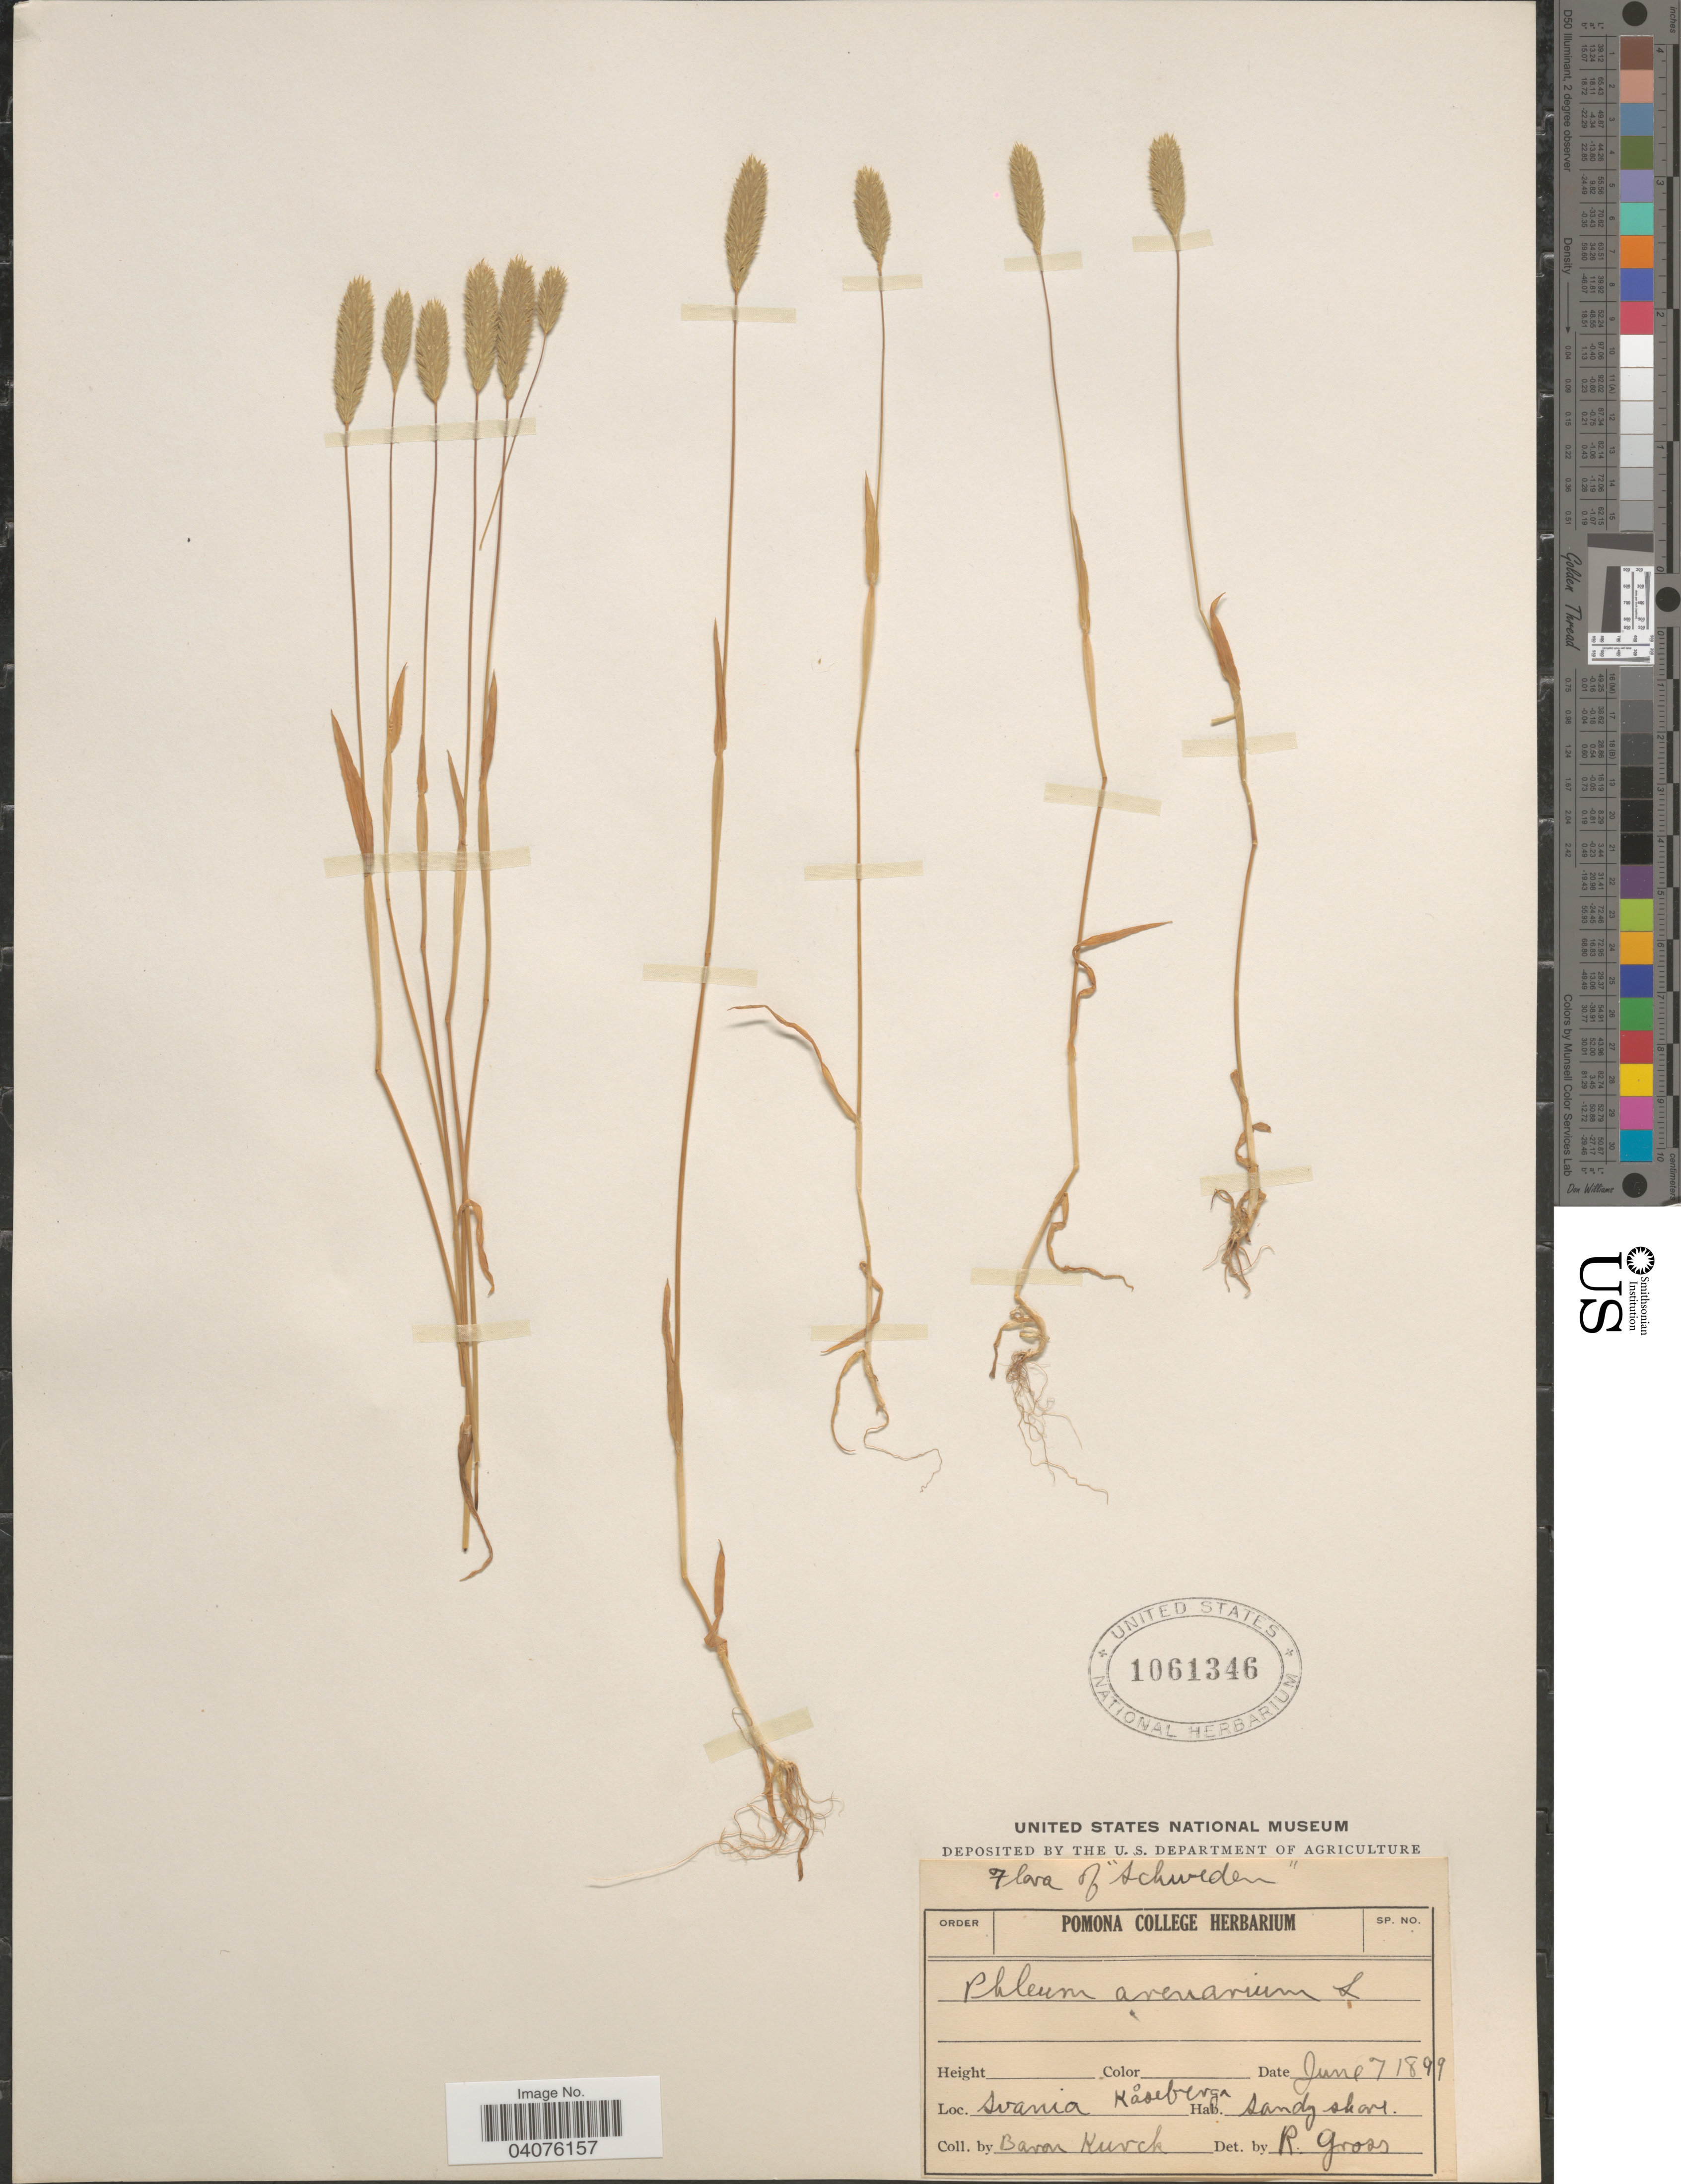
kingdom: Plantae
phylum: Tracheophyta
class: Liliopsida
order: Poales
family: Poaceae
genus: Phleum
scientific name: Phleum arenarium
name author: L.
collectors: B. Kurck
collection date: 1899-06-07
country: Sweden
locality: Svania Kåseberga. Sandy shore.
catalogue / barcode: US 1061346